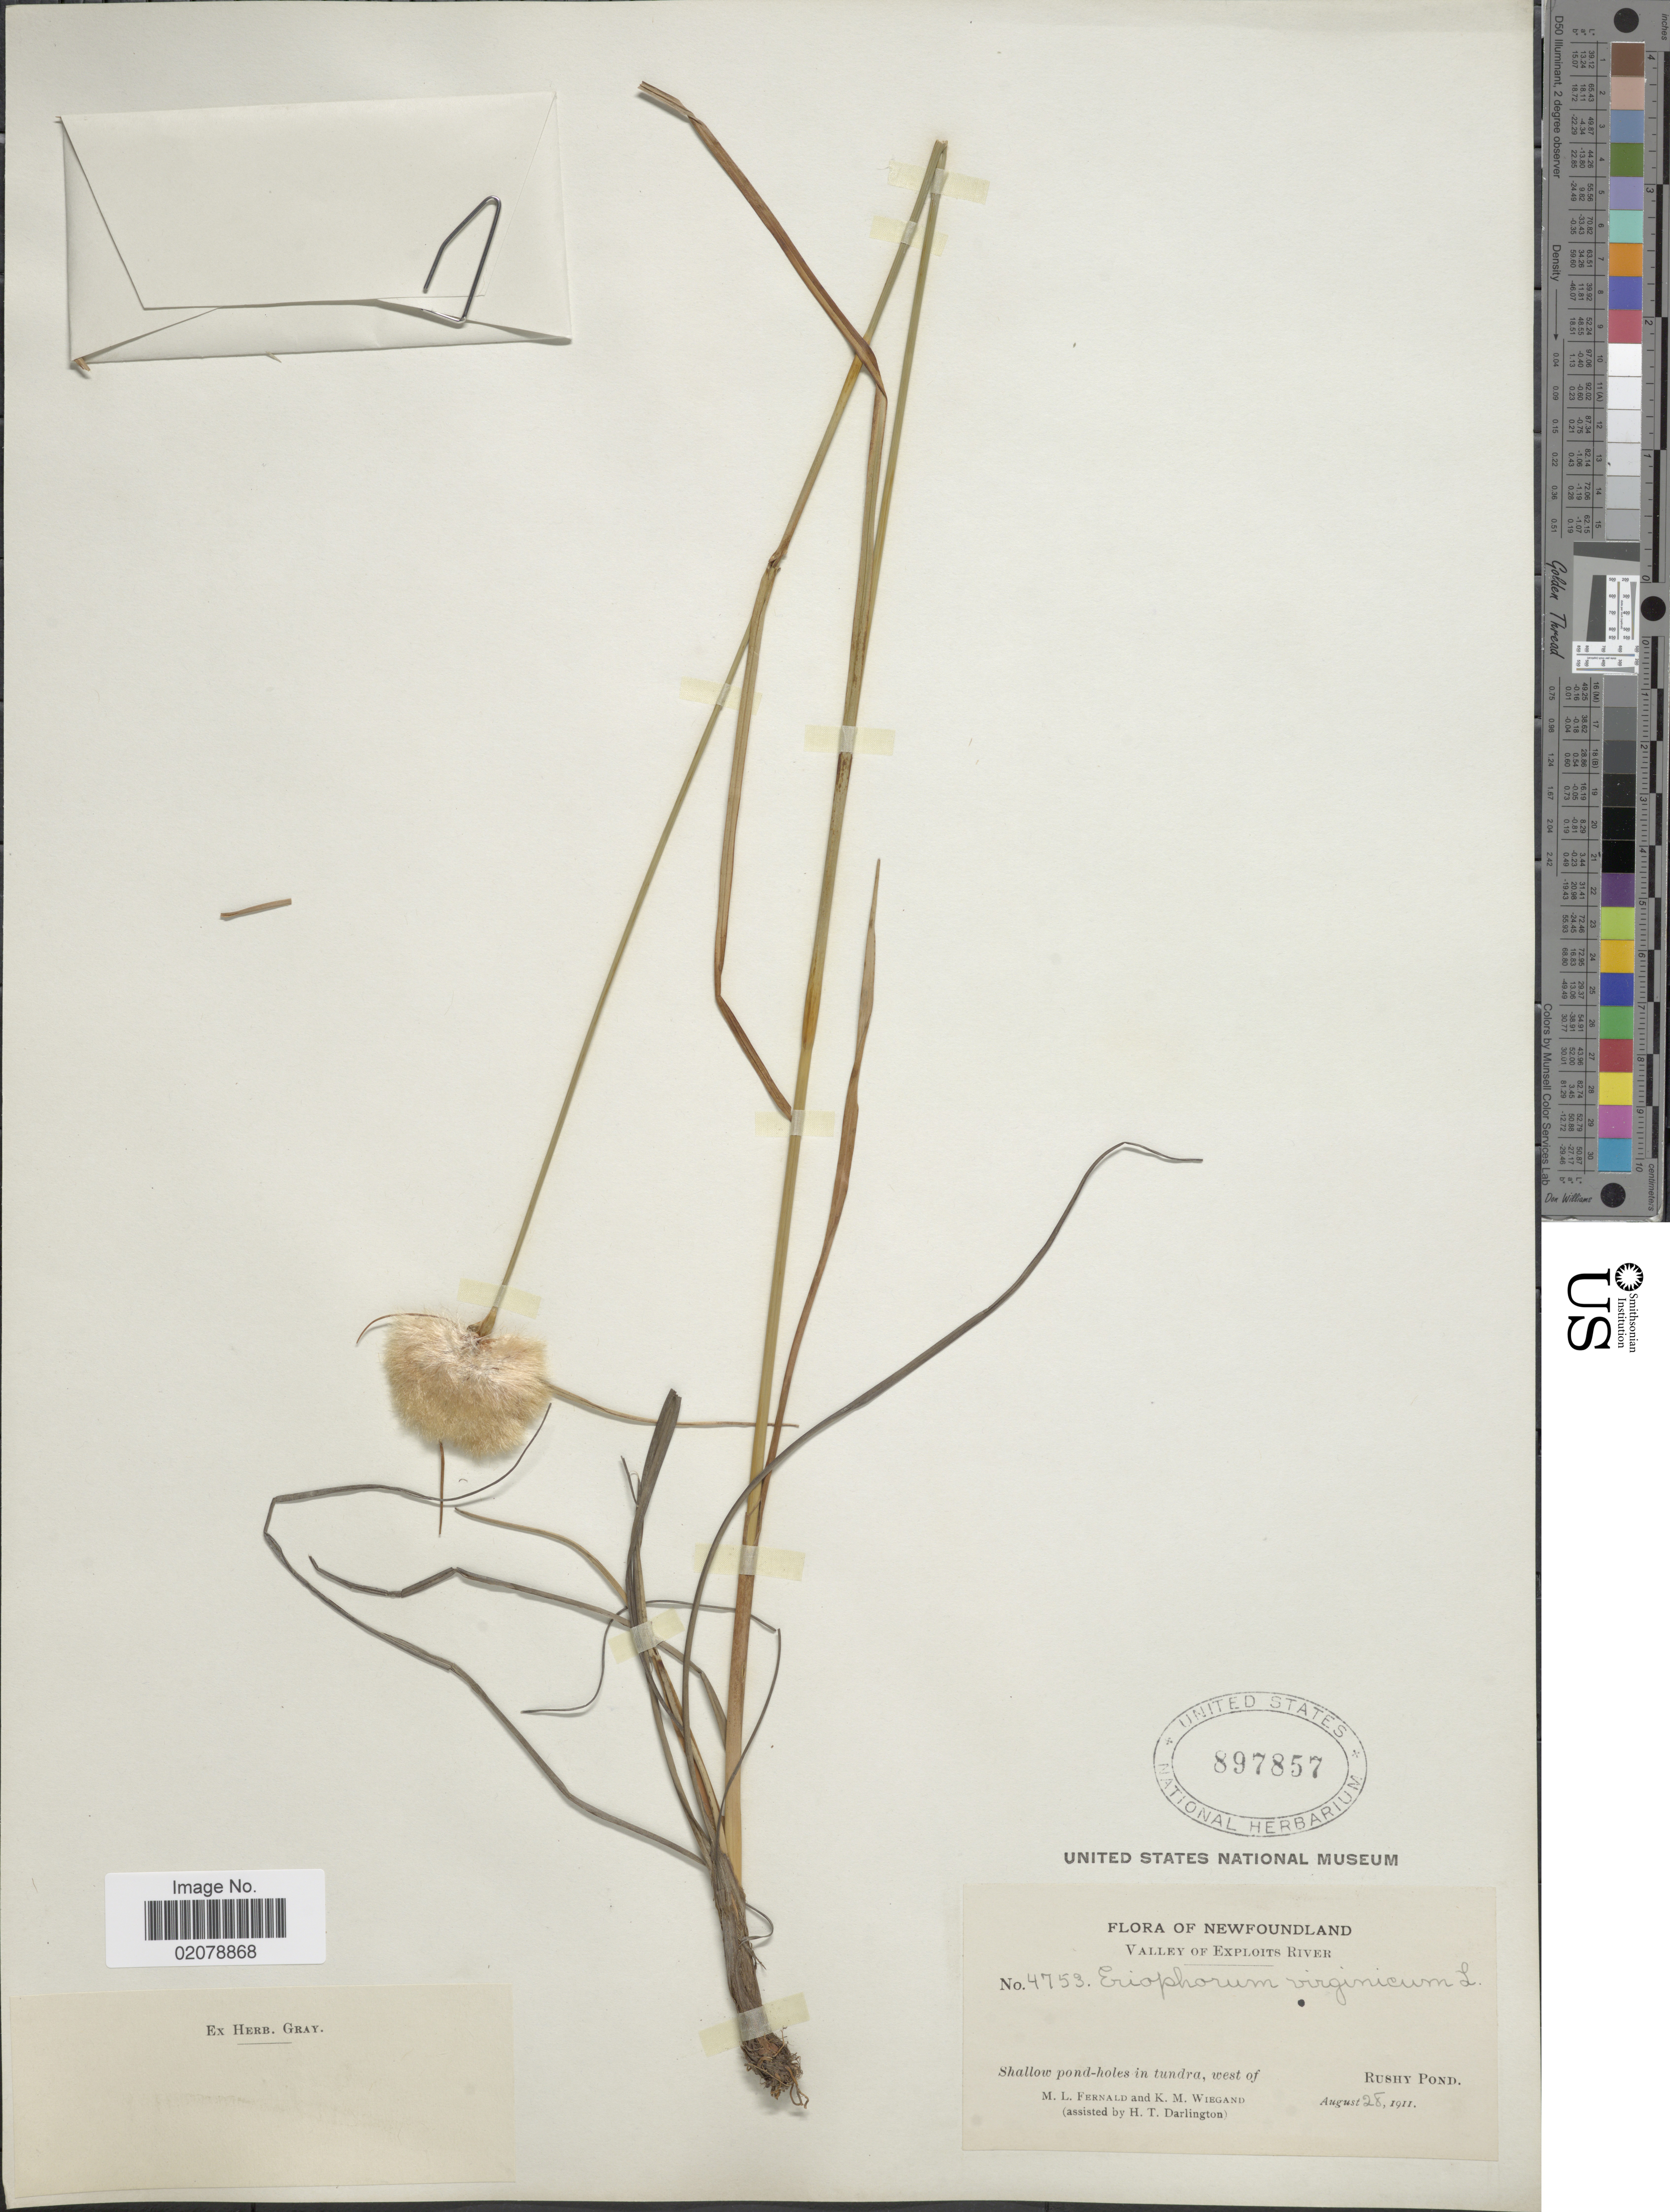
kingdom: Plantae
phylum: Tracheophyta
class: Liliopsida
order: Poales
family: Cyperaceae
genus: Eriophorum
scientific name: Eriophorum virginicum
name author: L.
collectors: M. L. Fernald, K. M. Wiegand & H. Darlington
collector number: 4753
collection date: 1911-08-28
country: Canada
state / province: Newfoundland and Labrador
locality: Valley of Exploits River. west of Rushy Pond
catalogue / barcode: US 897857